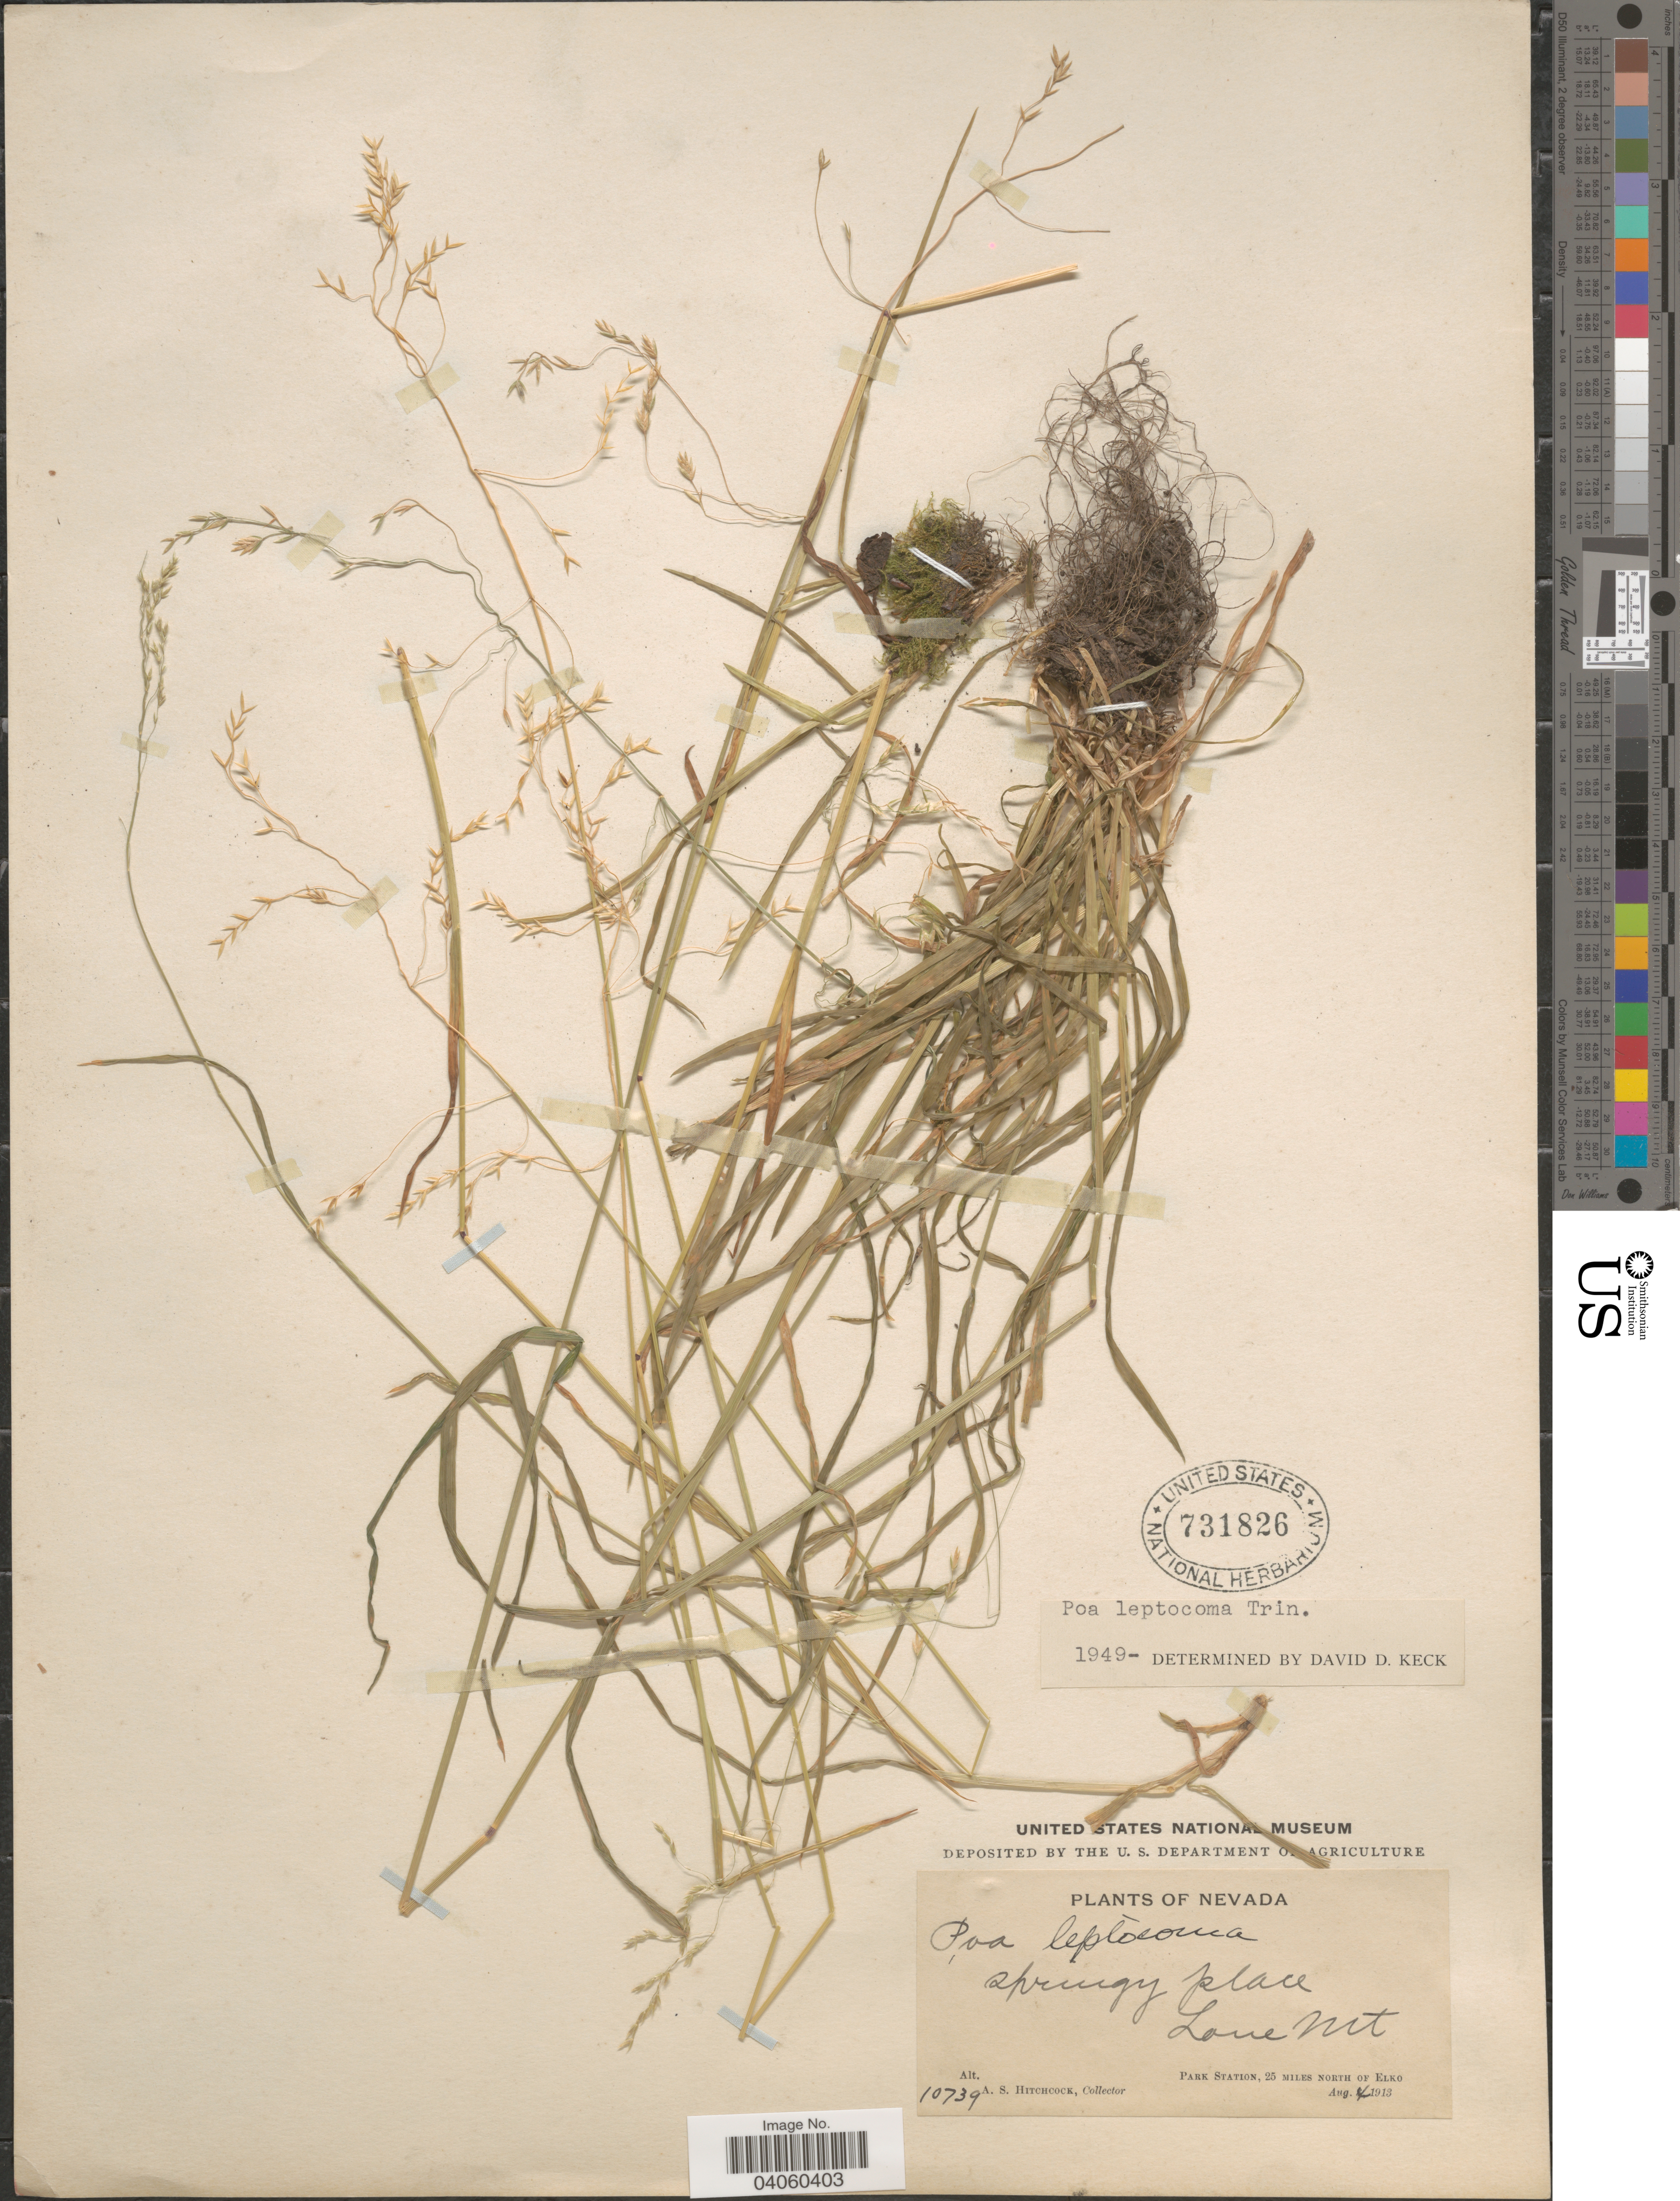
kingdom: Plantae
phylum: Tracheophyta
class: Liliopsida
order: Poales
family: Poaceae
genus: Poa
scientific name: Poa leptocoma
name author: Trin.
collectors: A. S. Hitchcock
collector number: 10739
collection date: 1913-08-04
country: United States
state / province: Nevada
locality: Lone Mt. Park Station, 25 miles north of Elko.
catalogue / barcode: US 731826